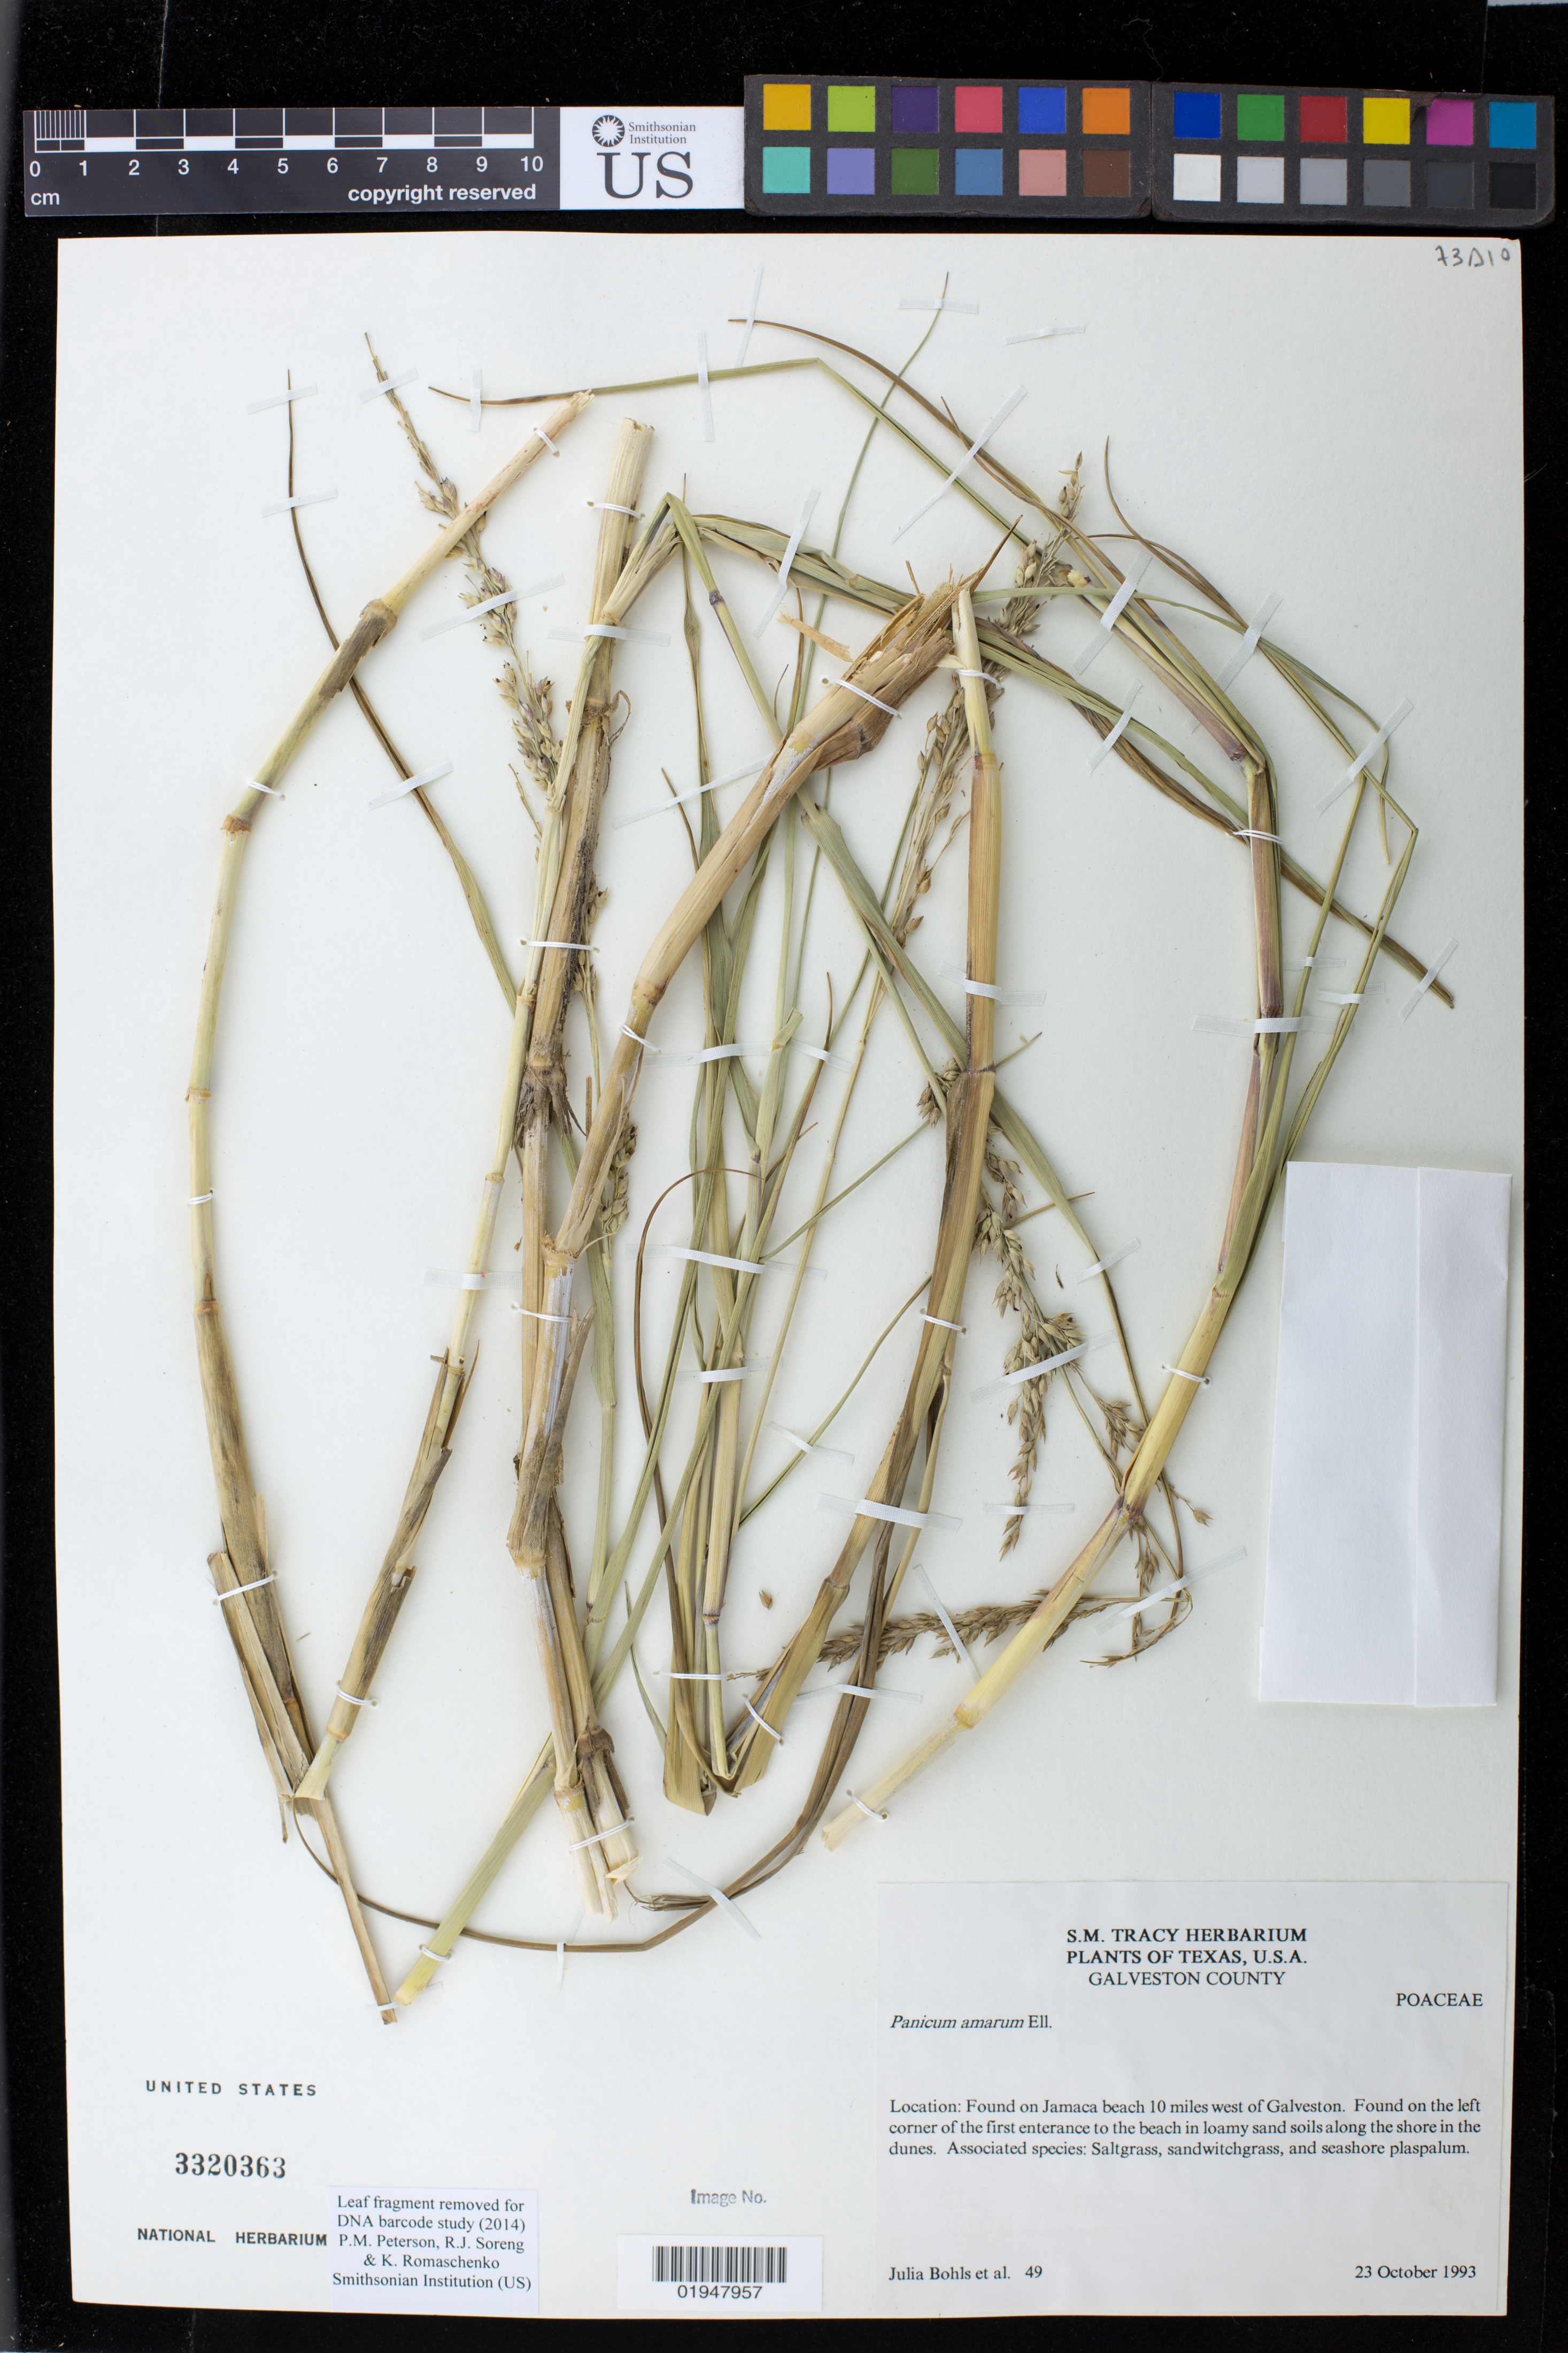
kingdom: Plantae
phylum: Tracheophyta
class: Liliopsida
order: Poales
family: Poaceae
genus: Panicum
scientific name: Panicum amarum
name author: Elliott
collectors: J. Bohls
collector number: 49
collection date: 1993-10-23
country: United States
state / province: Texas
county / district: Galveston County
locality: Jamaca [Jamaica] beach 10 miles west of Galveston. Found on the left corner of the first enterance to the beach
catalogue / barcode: US 3320363